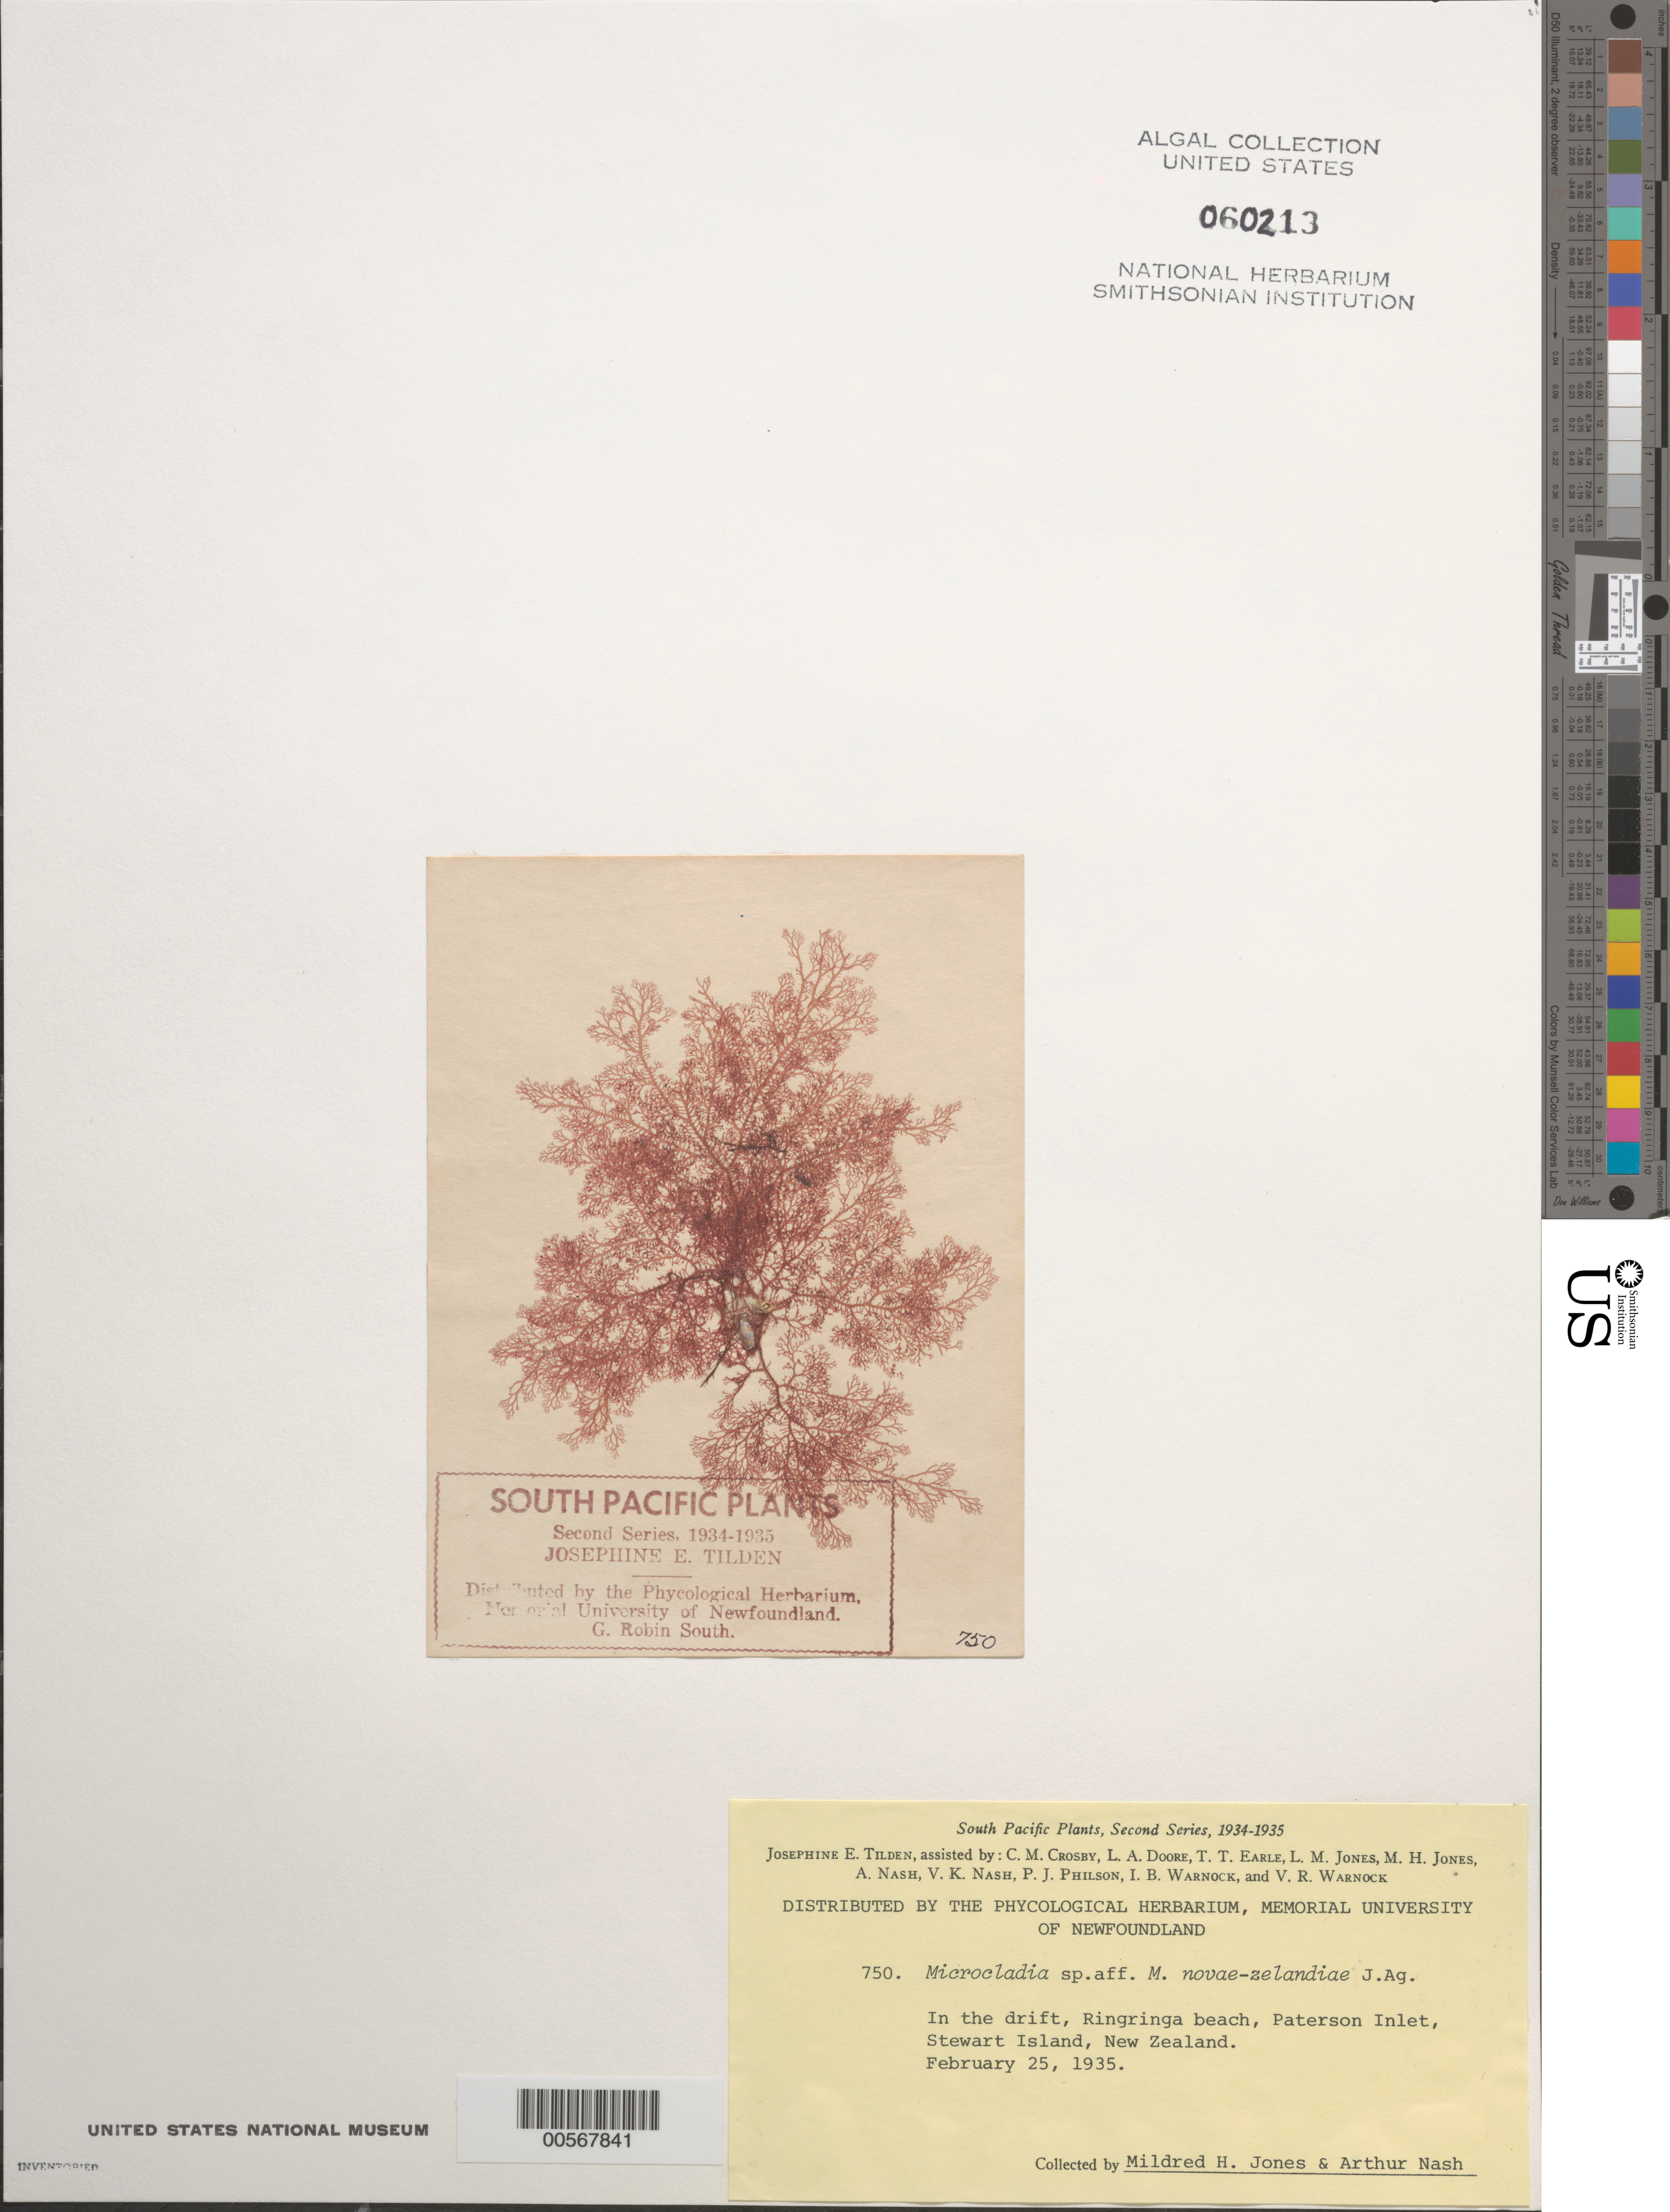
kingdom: Plantae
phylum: Rhodophyta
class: Florideophyceae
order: Ceramiales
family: Ceramiaceae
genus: Microcladia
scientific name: Microcladia novae-zelandiae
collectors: M. H. Jones & A. Nash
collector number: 750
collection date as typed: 25 Feb 1935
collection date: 1935-02-25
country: New Zealand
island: Stewart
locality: Ringaringa beach, paterson inlet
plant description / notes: Tilden, South Pacific Plants, Second Series, 1934-1935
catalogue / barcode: US 60213